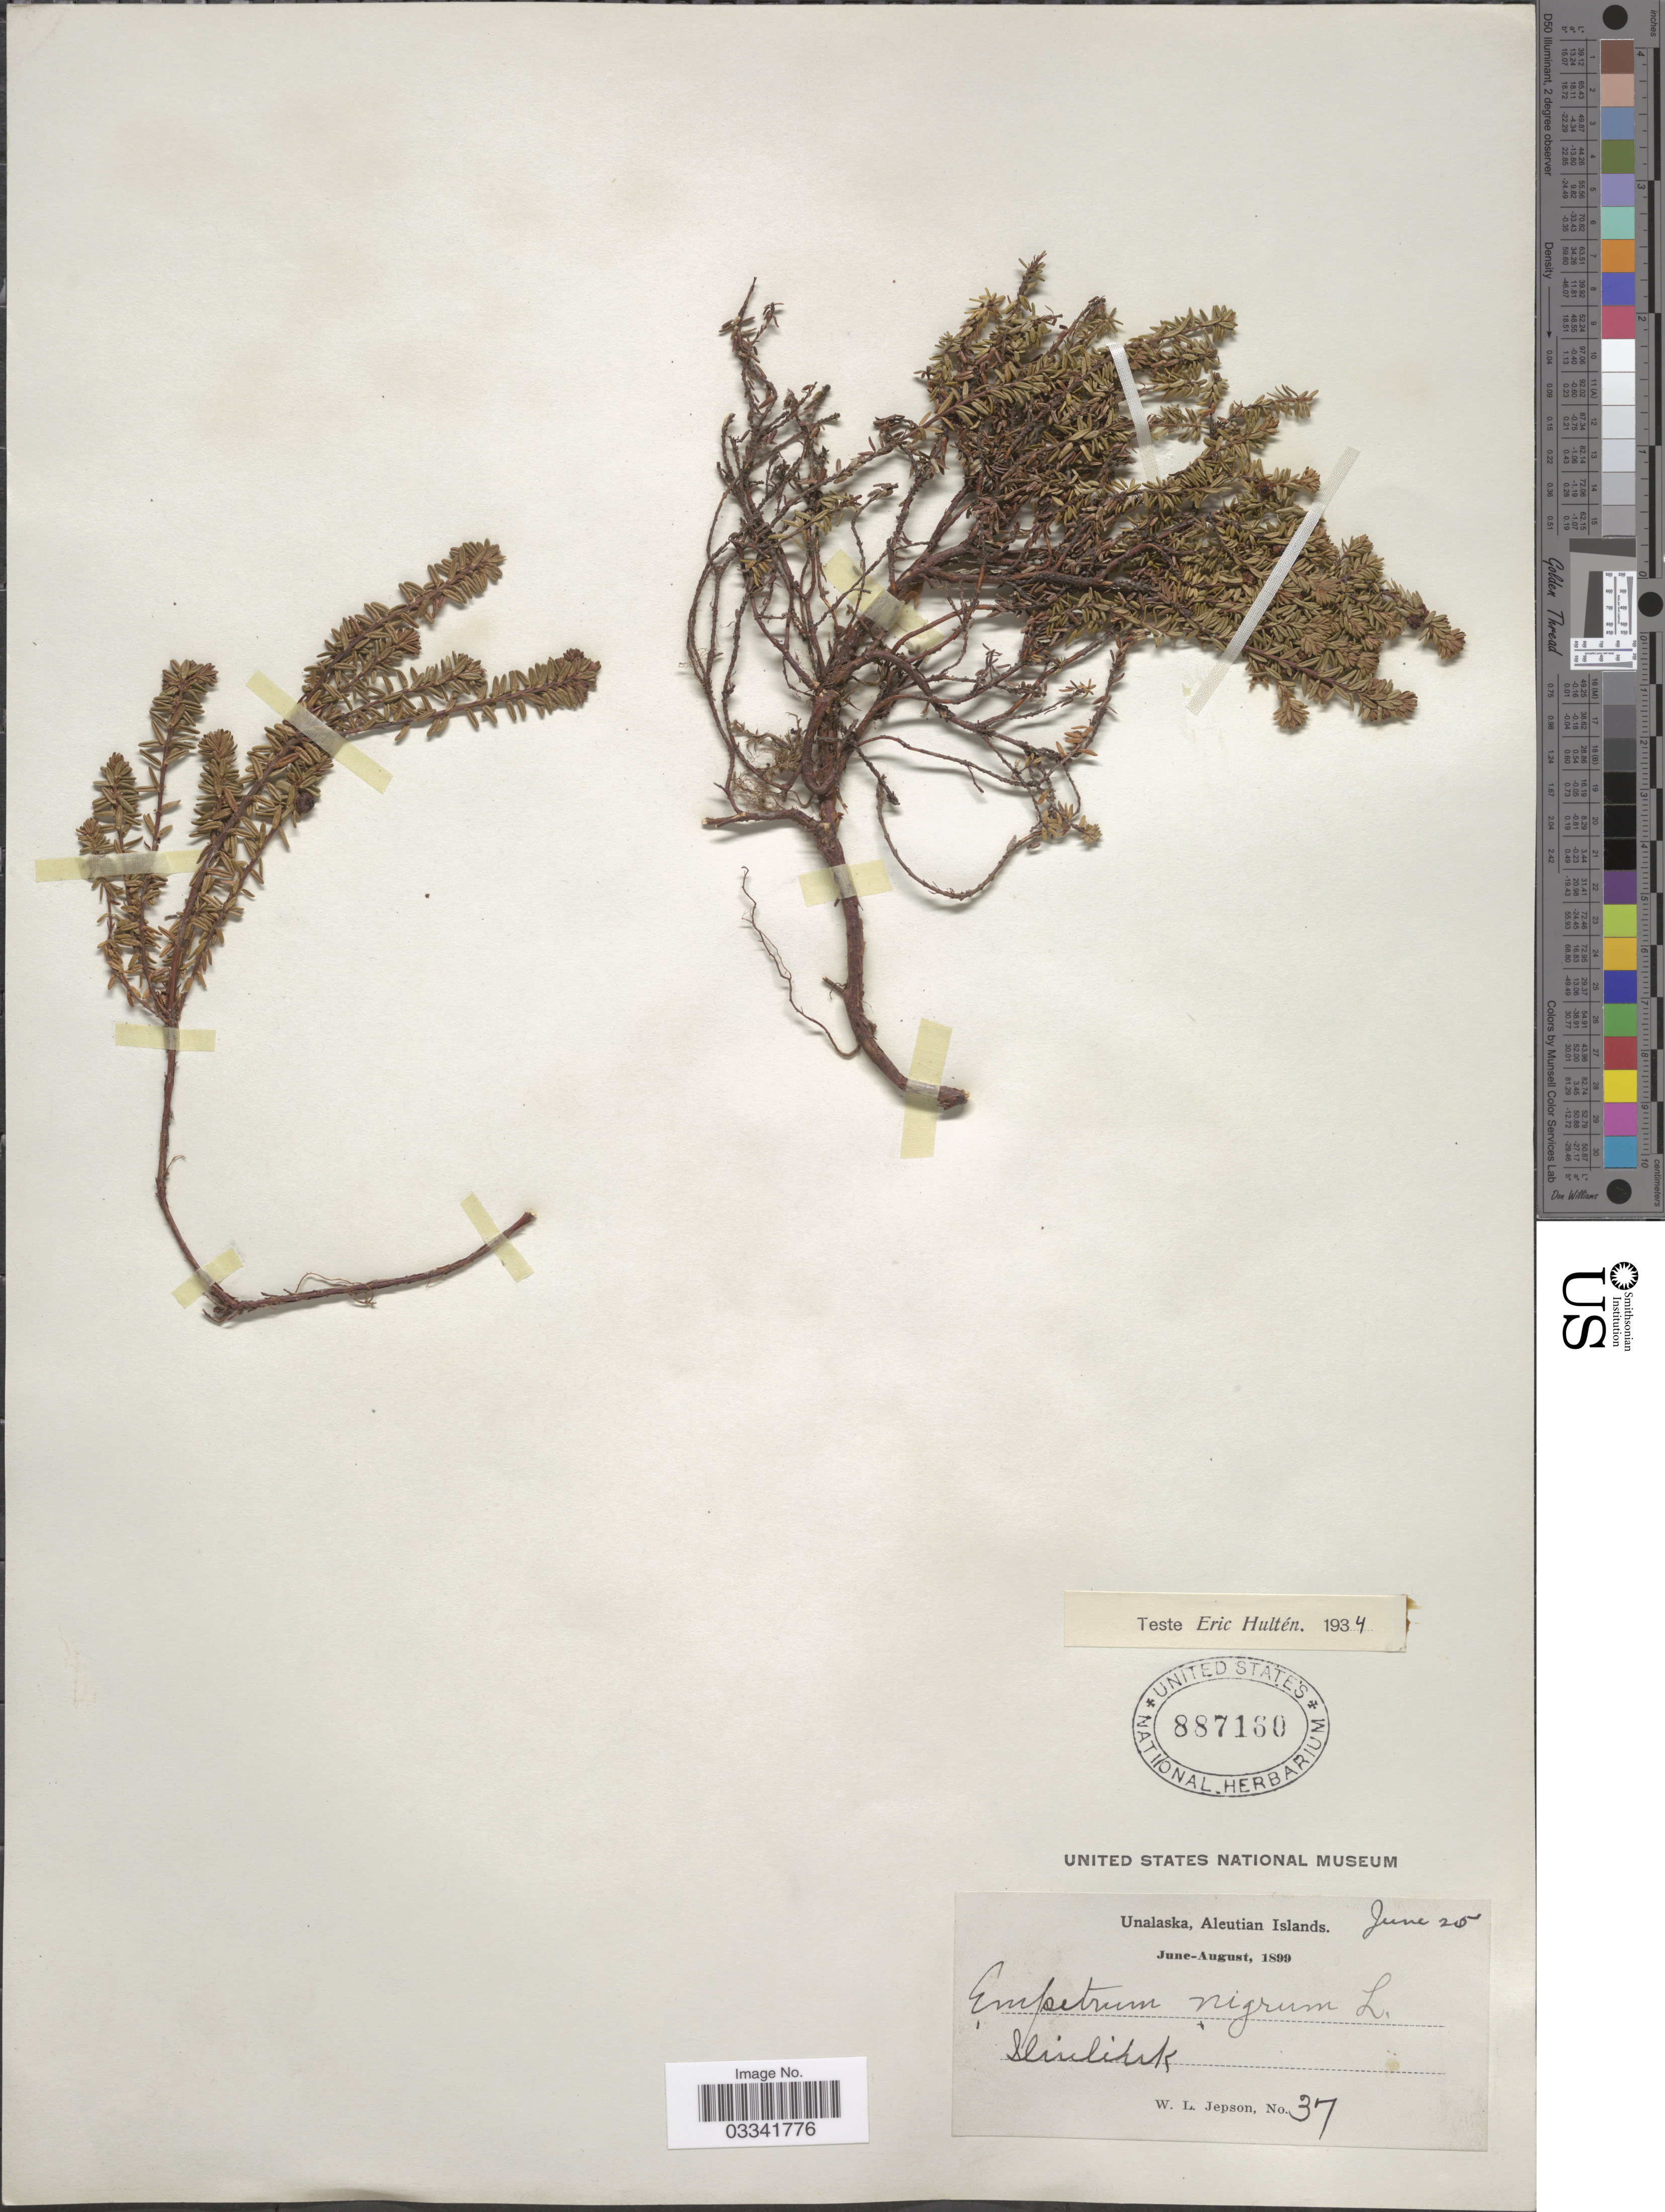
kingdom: Plantae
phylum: Tracheophyta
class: Magnoliopsida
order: Ericales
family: Ericaceae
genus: Empetrum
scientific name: Empetrum nigrum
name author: L.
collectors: W. L. Jepson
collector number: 37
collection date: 1899-06-25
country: United States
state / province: Alaska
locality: Unalaska, Aleutian Islands. Iliukliuk.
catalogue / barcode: US 887160